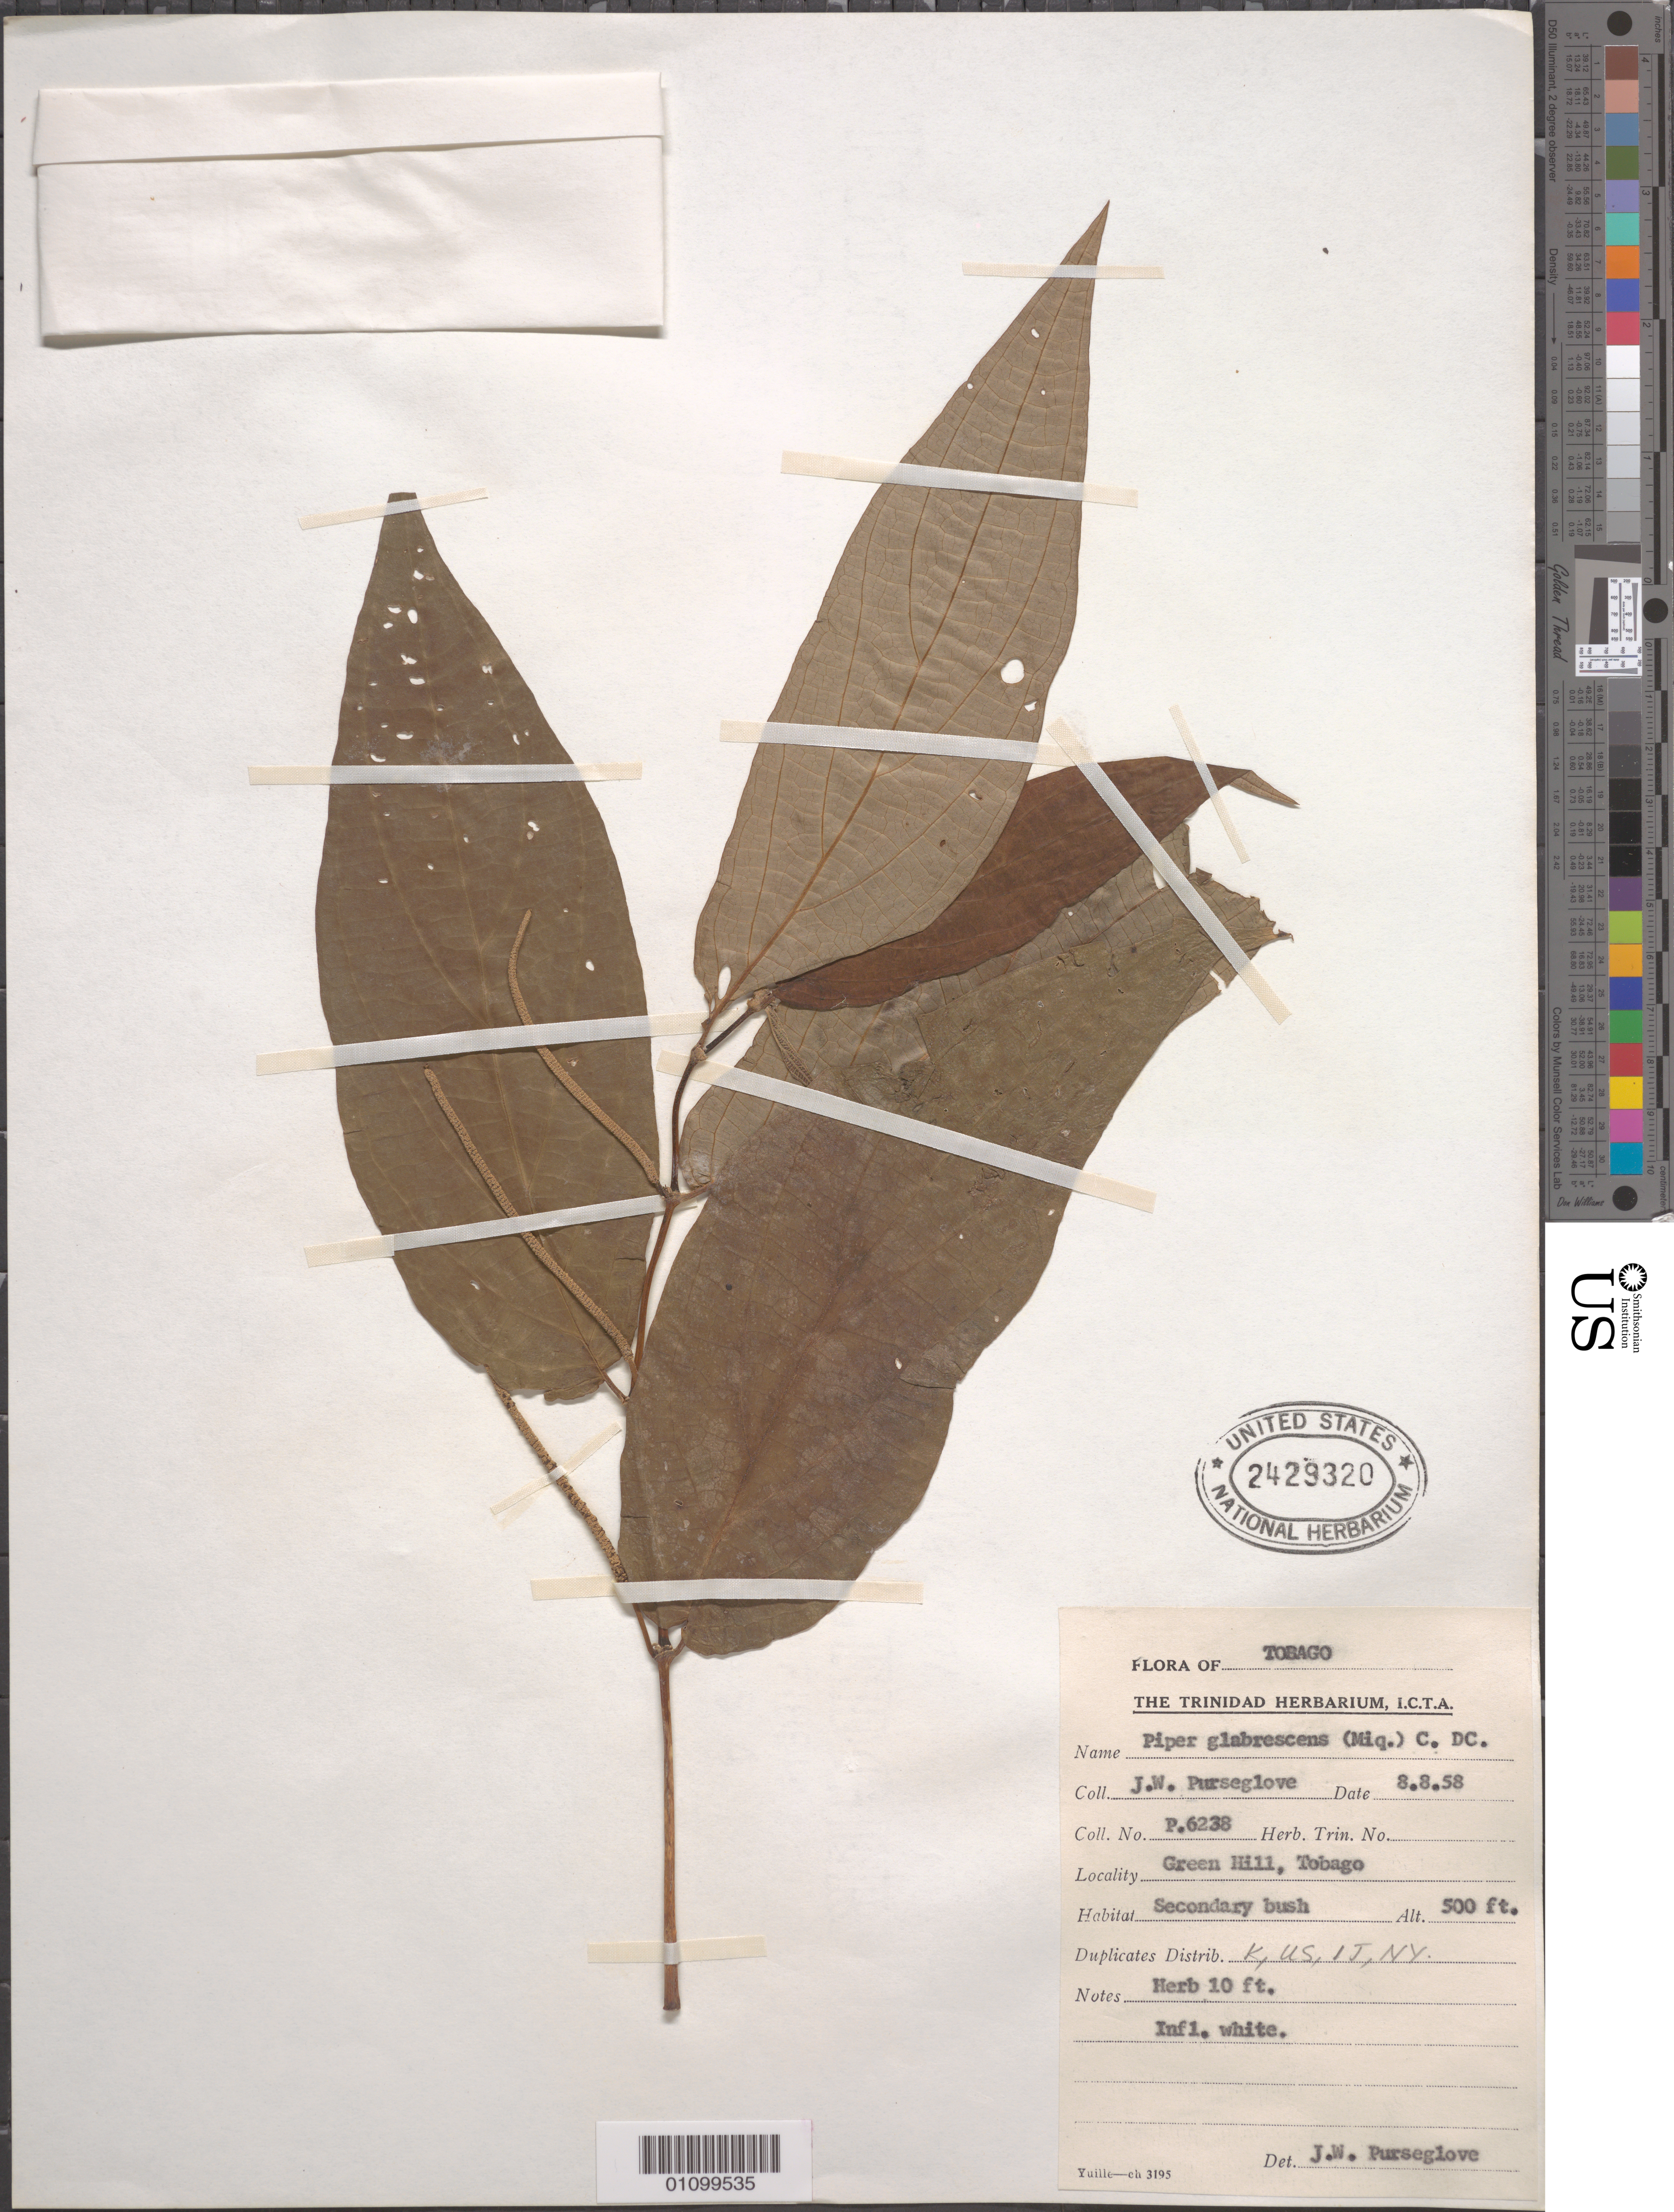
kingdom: Plantae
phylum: Tracheophyta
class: Magnoliopsida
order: Piperales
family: Piperaceae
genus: Piper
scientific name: Piper glabrescens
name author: (Miq.) C. DC.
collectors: J. Purseglove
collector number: P.6238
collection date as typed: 08 Aug 1958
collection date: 1958-08-08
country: Trinidad and Tobago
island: Tobago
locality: Green Hill, Tobago, Secondary bush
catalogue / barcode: US 2429320